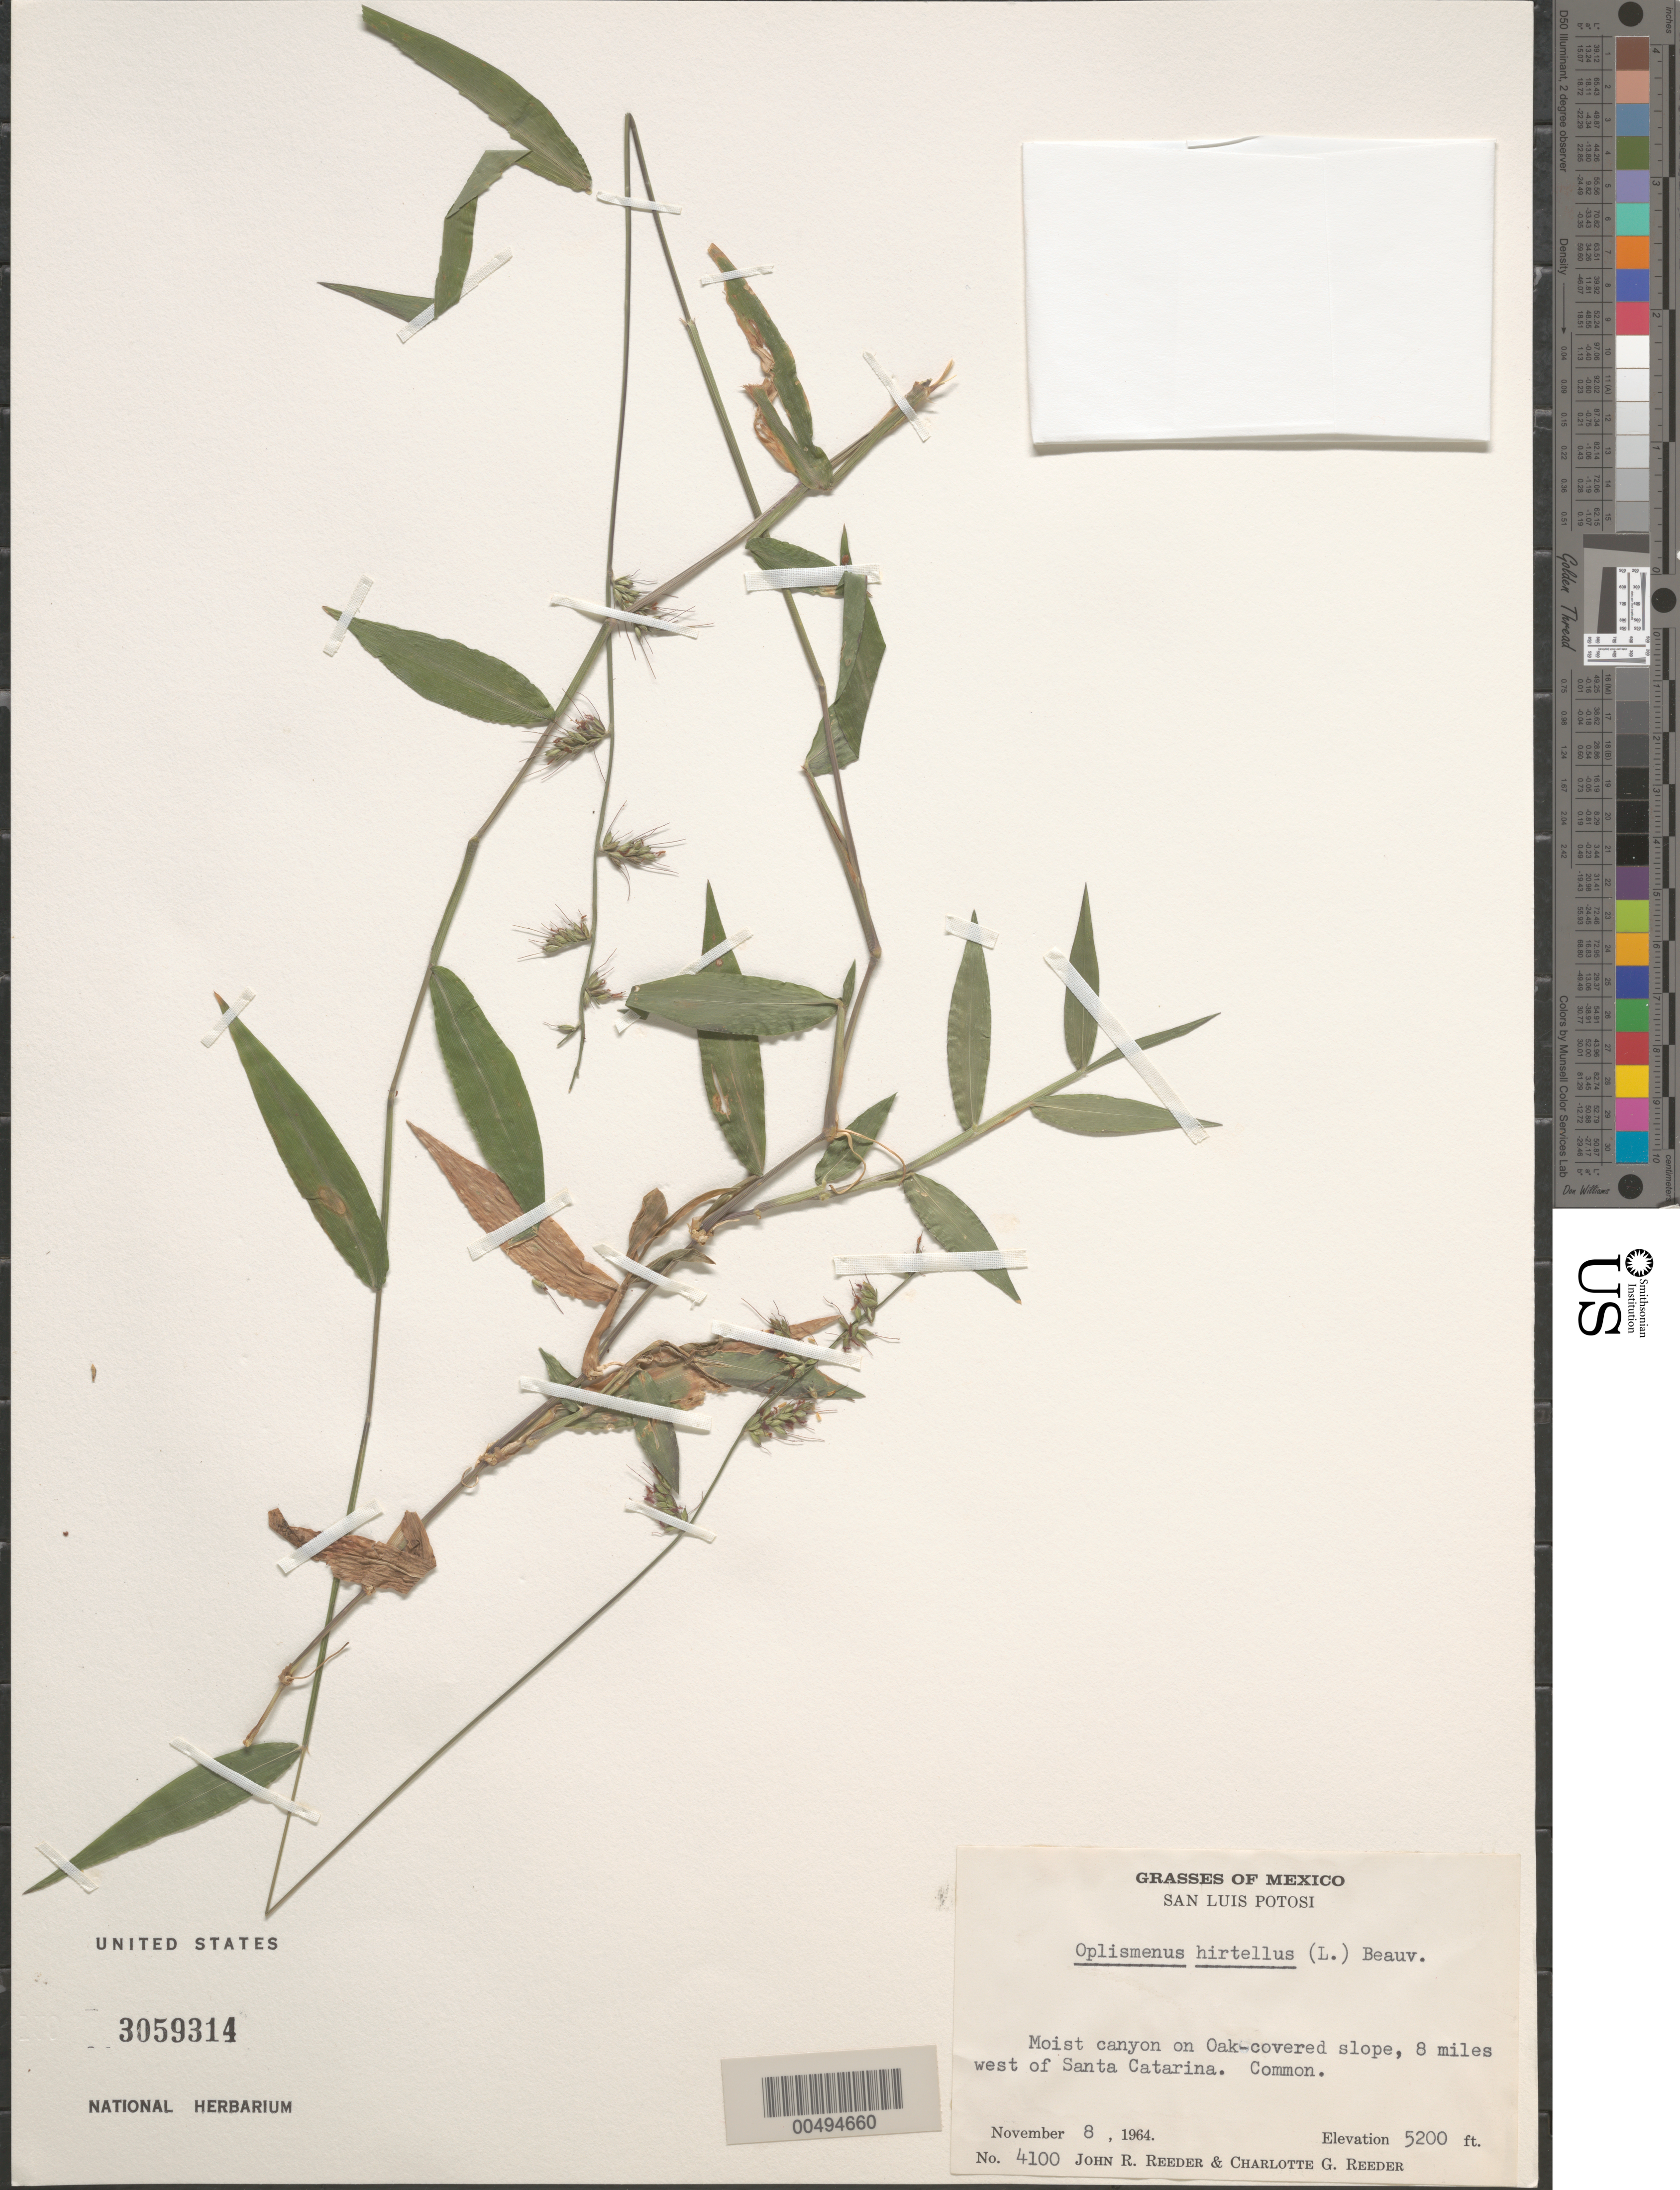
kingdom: Plantae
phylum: Tracheophyta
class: Liliopsida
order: Poales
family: Poaceae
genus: Oplismenus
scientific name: Oplismenus hirtellus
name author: (L.) P. Beauv.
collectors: J. R. Reeder & C. G. Reeder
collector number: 4100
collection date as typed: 8 Nov 1964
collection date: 1964-11-08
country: Mexico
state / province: San Luis Potosi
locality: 8 mi W of Santa Catarina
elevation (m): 1585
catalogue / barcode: US 3059314